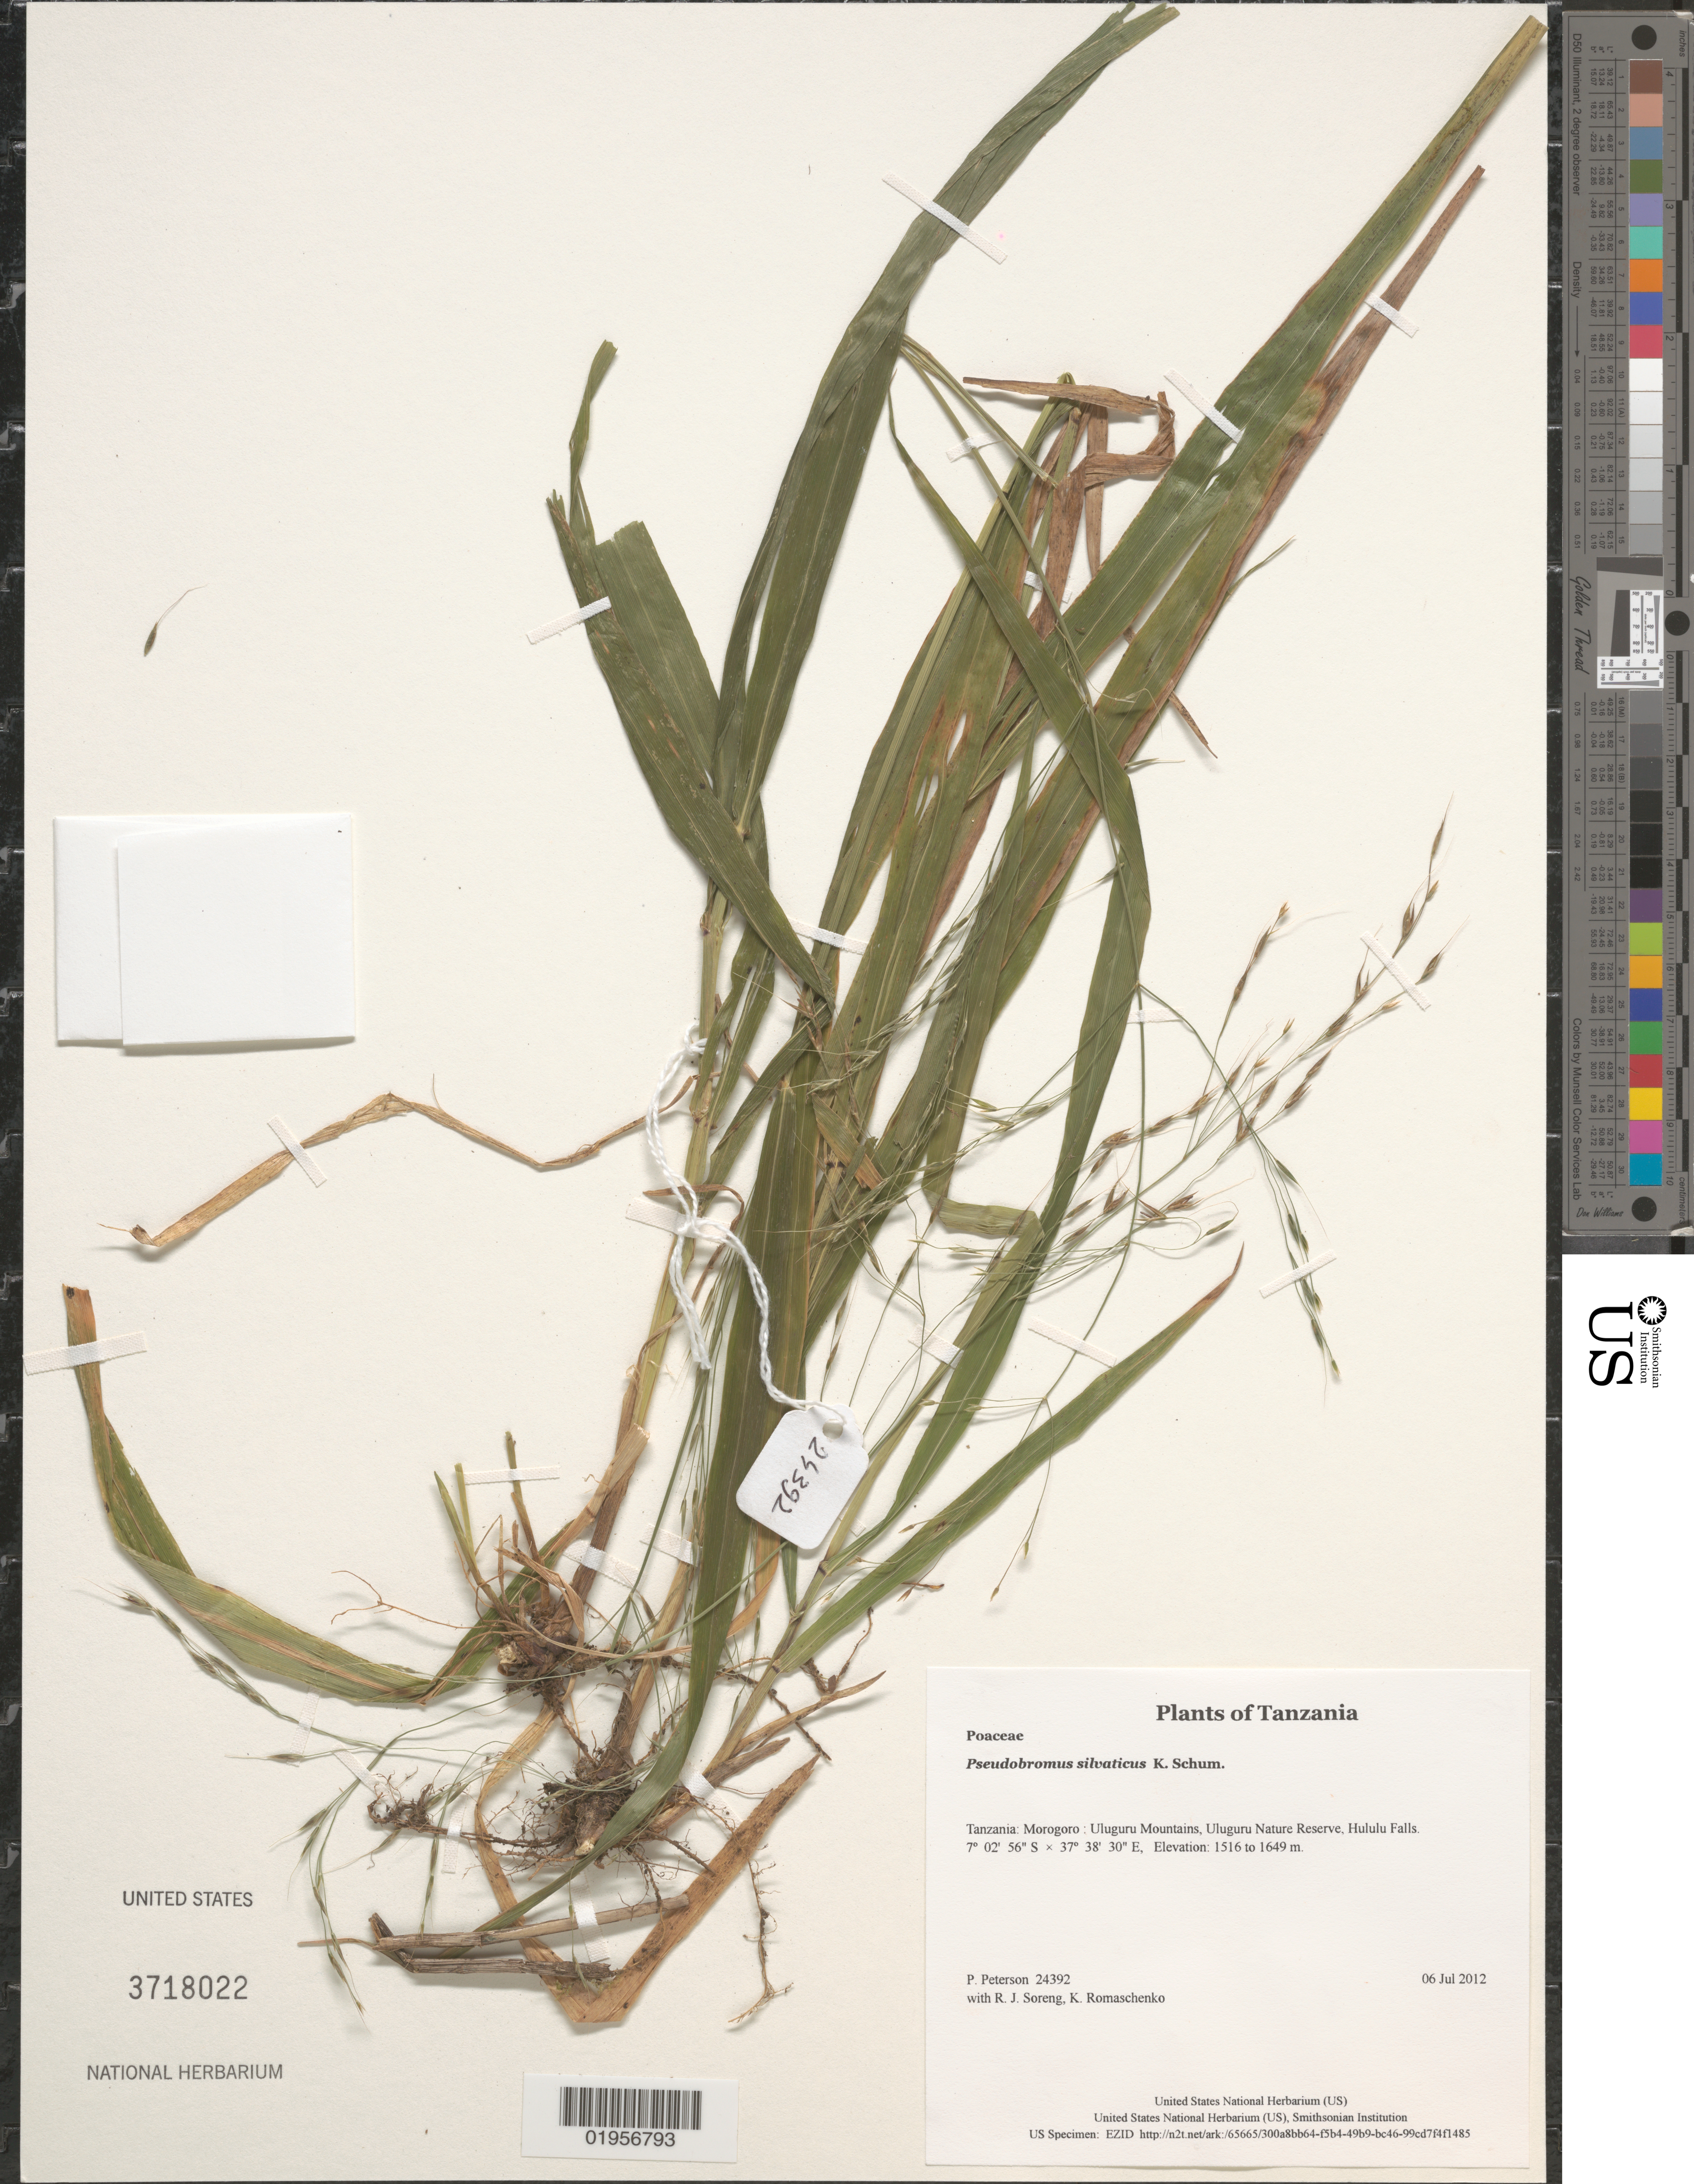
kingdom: Plantae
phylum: Tracheophyta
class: Liliopsida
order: Poales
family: Poaceae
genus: Pseudobromus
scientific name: Pseudobromus silvaticus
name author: K. Schum.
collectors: P. M. Peterson, R. J. Soreng & K. Romaschenko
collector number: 24392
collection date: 2012-07-06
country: Tanzania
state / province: Morogoro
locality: Uluguru Mountains, Uluguru Nature Reserve, Hululu Falls.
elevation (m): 1516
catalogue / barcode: US 3718022